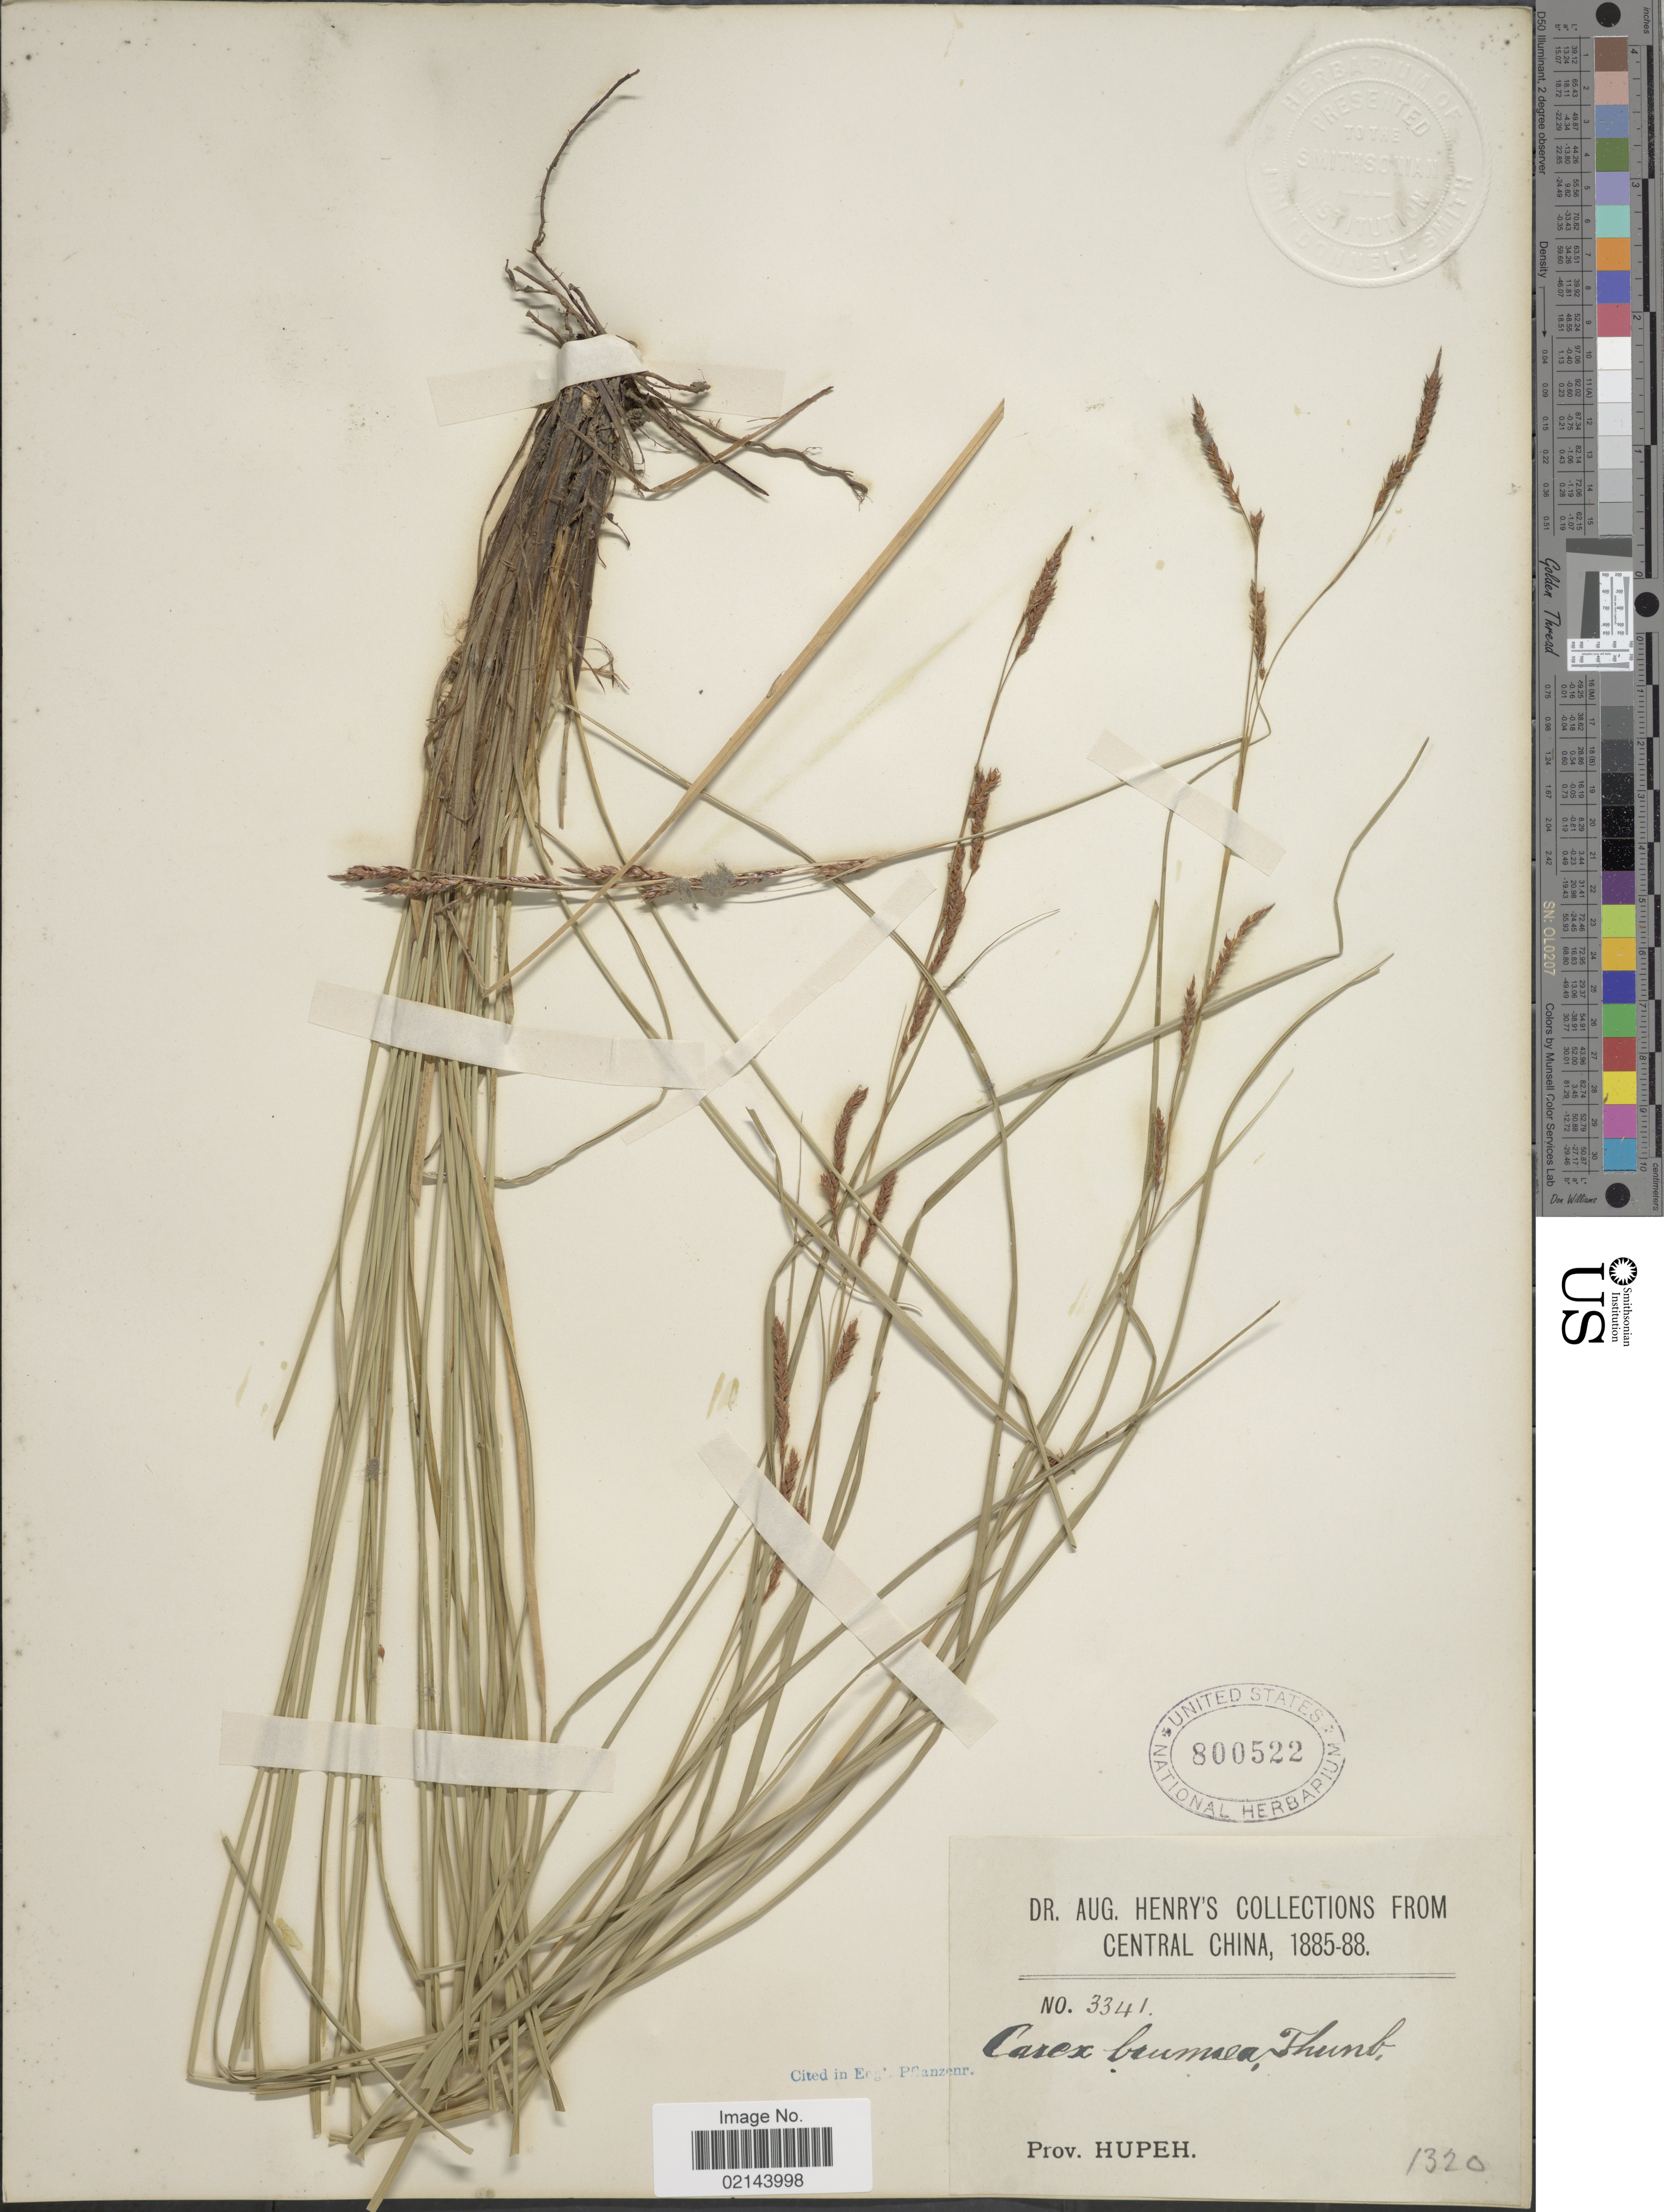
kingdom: Plantae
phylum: Tracheophyta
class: Liliopsida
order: Poales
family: Cyperaceae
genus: Carex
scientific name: Carex brunnea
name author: Thunb.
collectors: A. Henry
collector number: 3341/1320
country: China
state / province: Hubei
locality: Prov. Hupeh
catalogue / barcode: US 800522